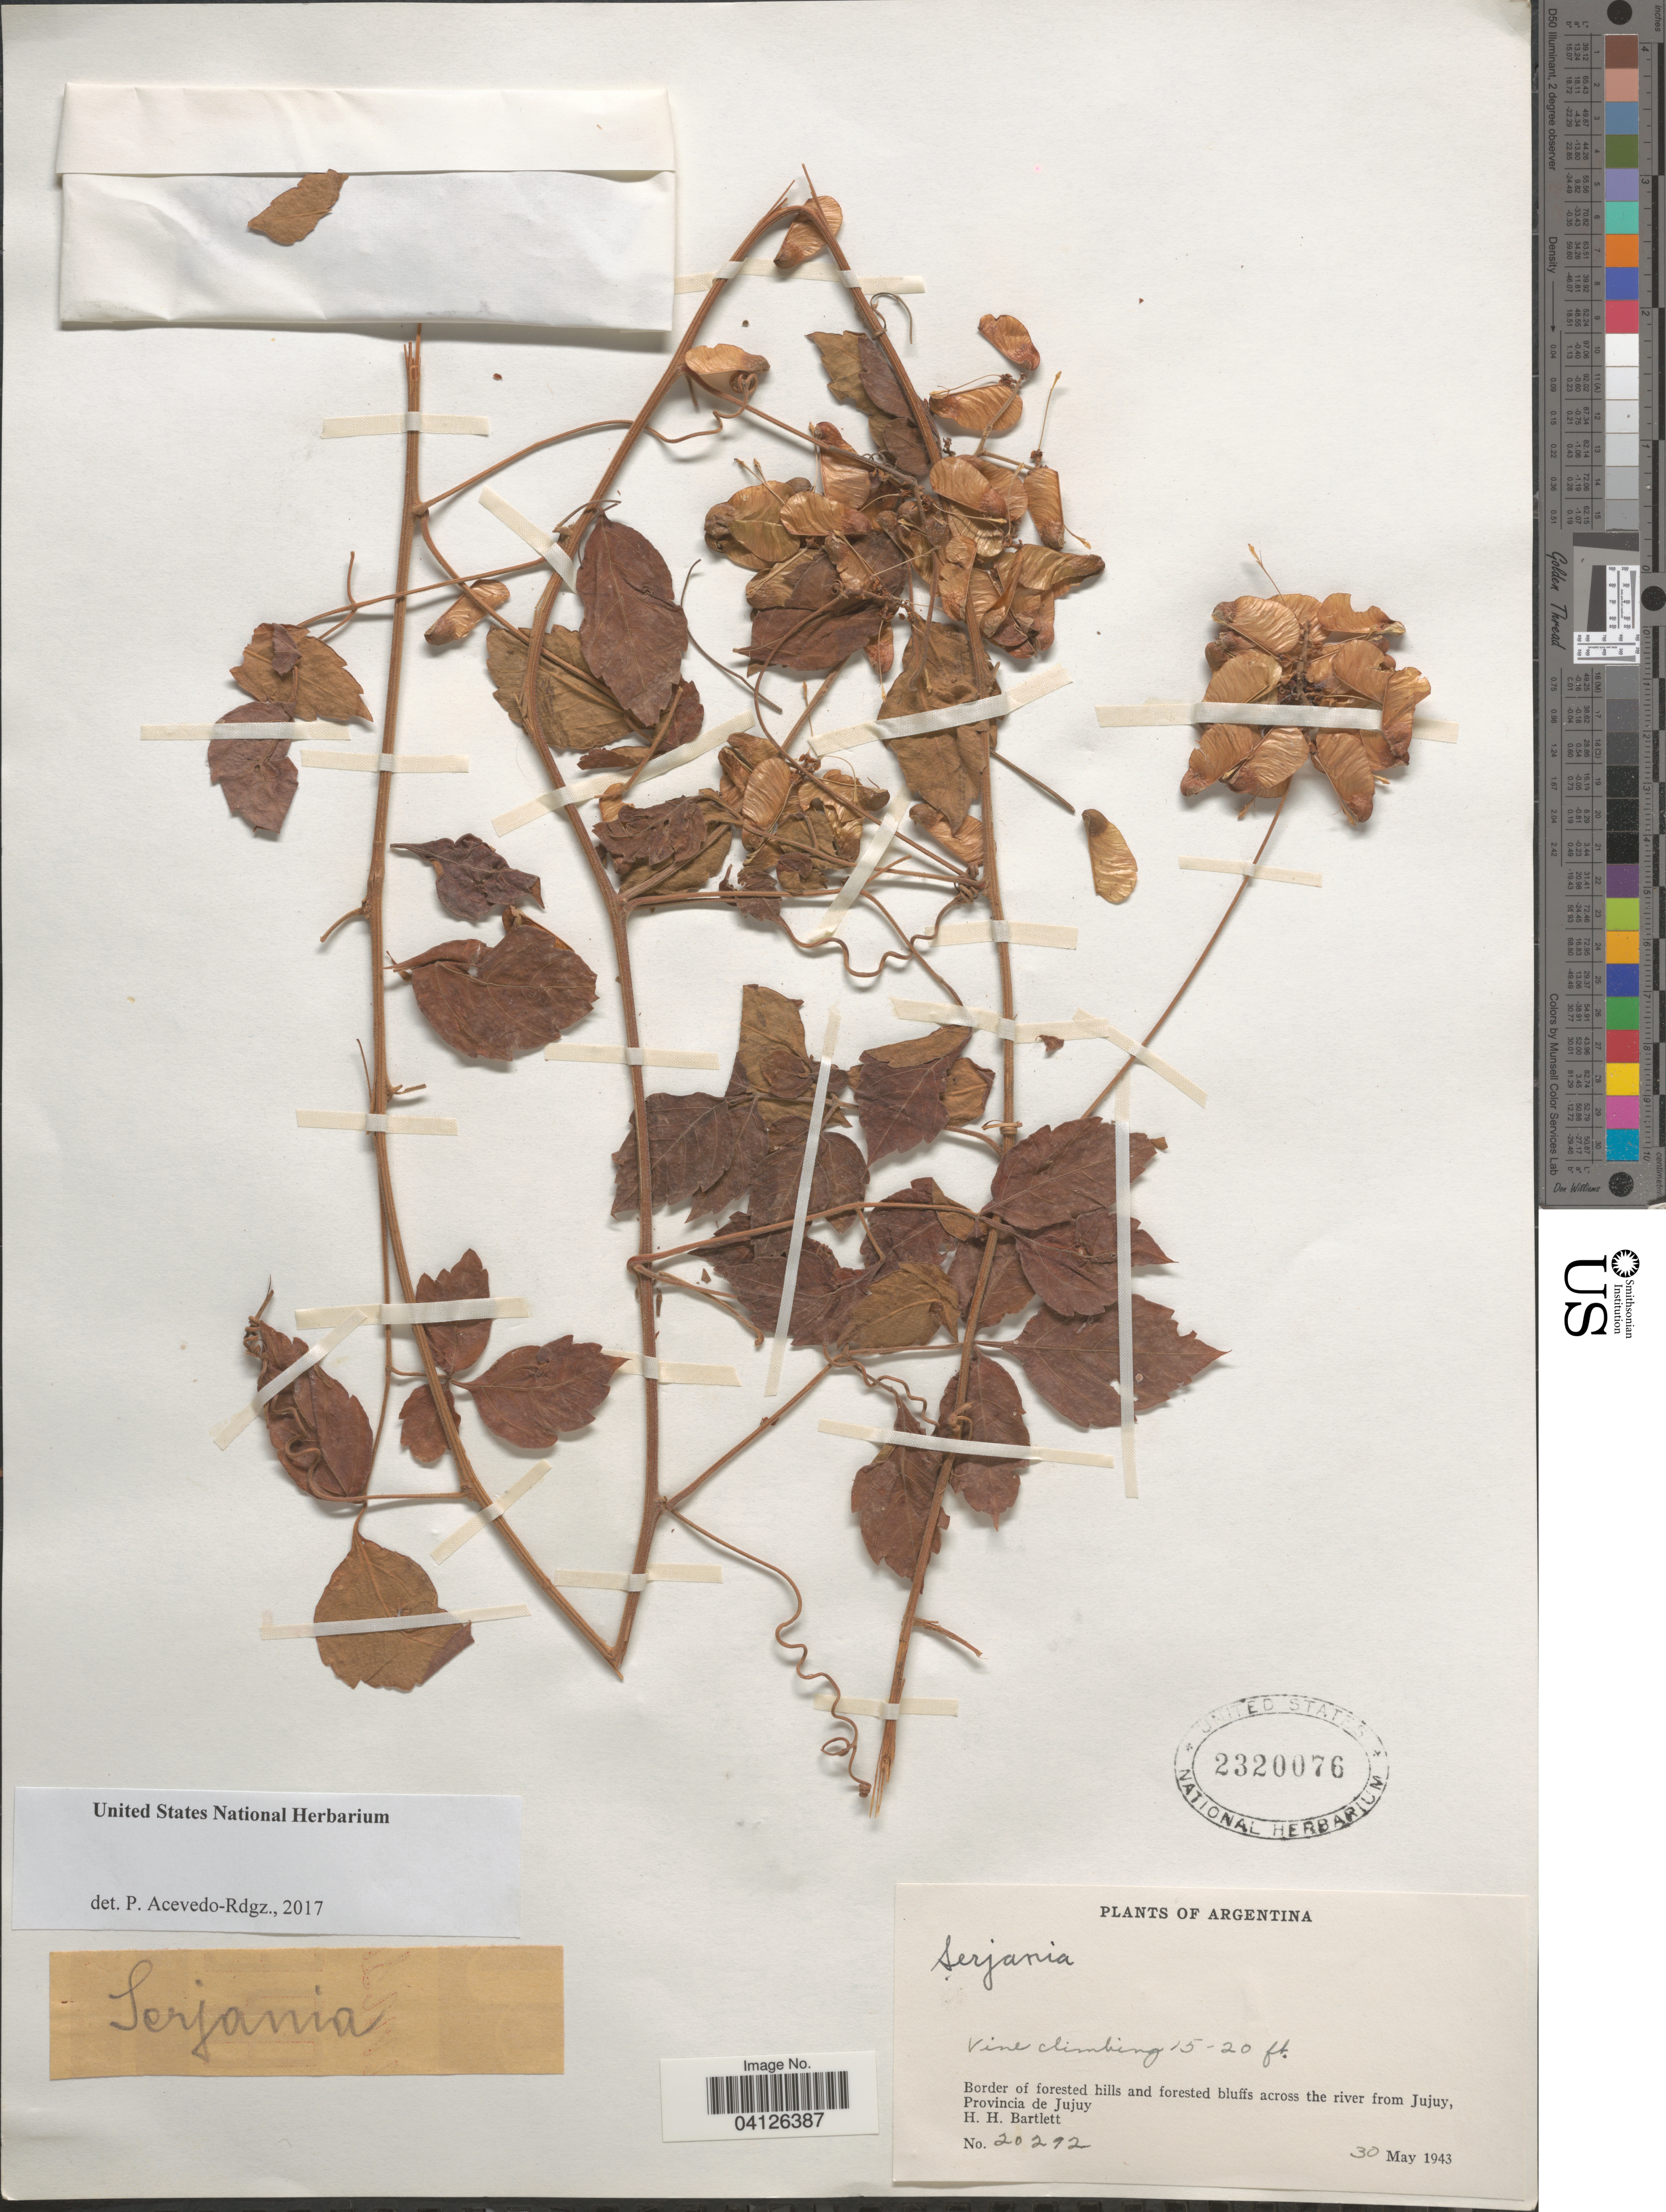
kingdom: Plantae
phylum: Tracheophyta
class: Magnoliopsida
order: Sapindales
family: Sapindaceae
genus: Serjania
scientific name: Serjania meridionalis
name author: Cambess.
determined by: Acevedo-Rodriguez, P., (US), Smithsonian Institution - National Museum of Natural History (UNITED STATES)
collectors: H. H. Bartlett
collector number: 20292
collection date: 1943-05-30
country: Argentina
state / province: Jujuy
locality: Border of forested hills and forested bluffs across the river from Jujuy.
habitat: Border of forested hills and forested bluffs.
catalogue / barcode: US 2320076